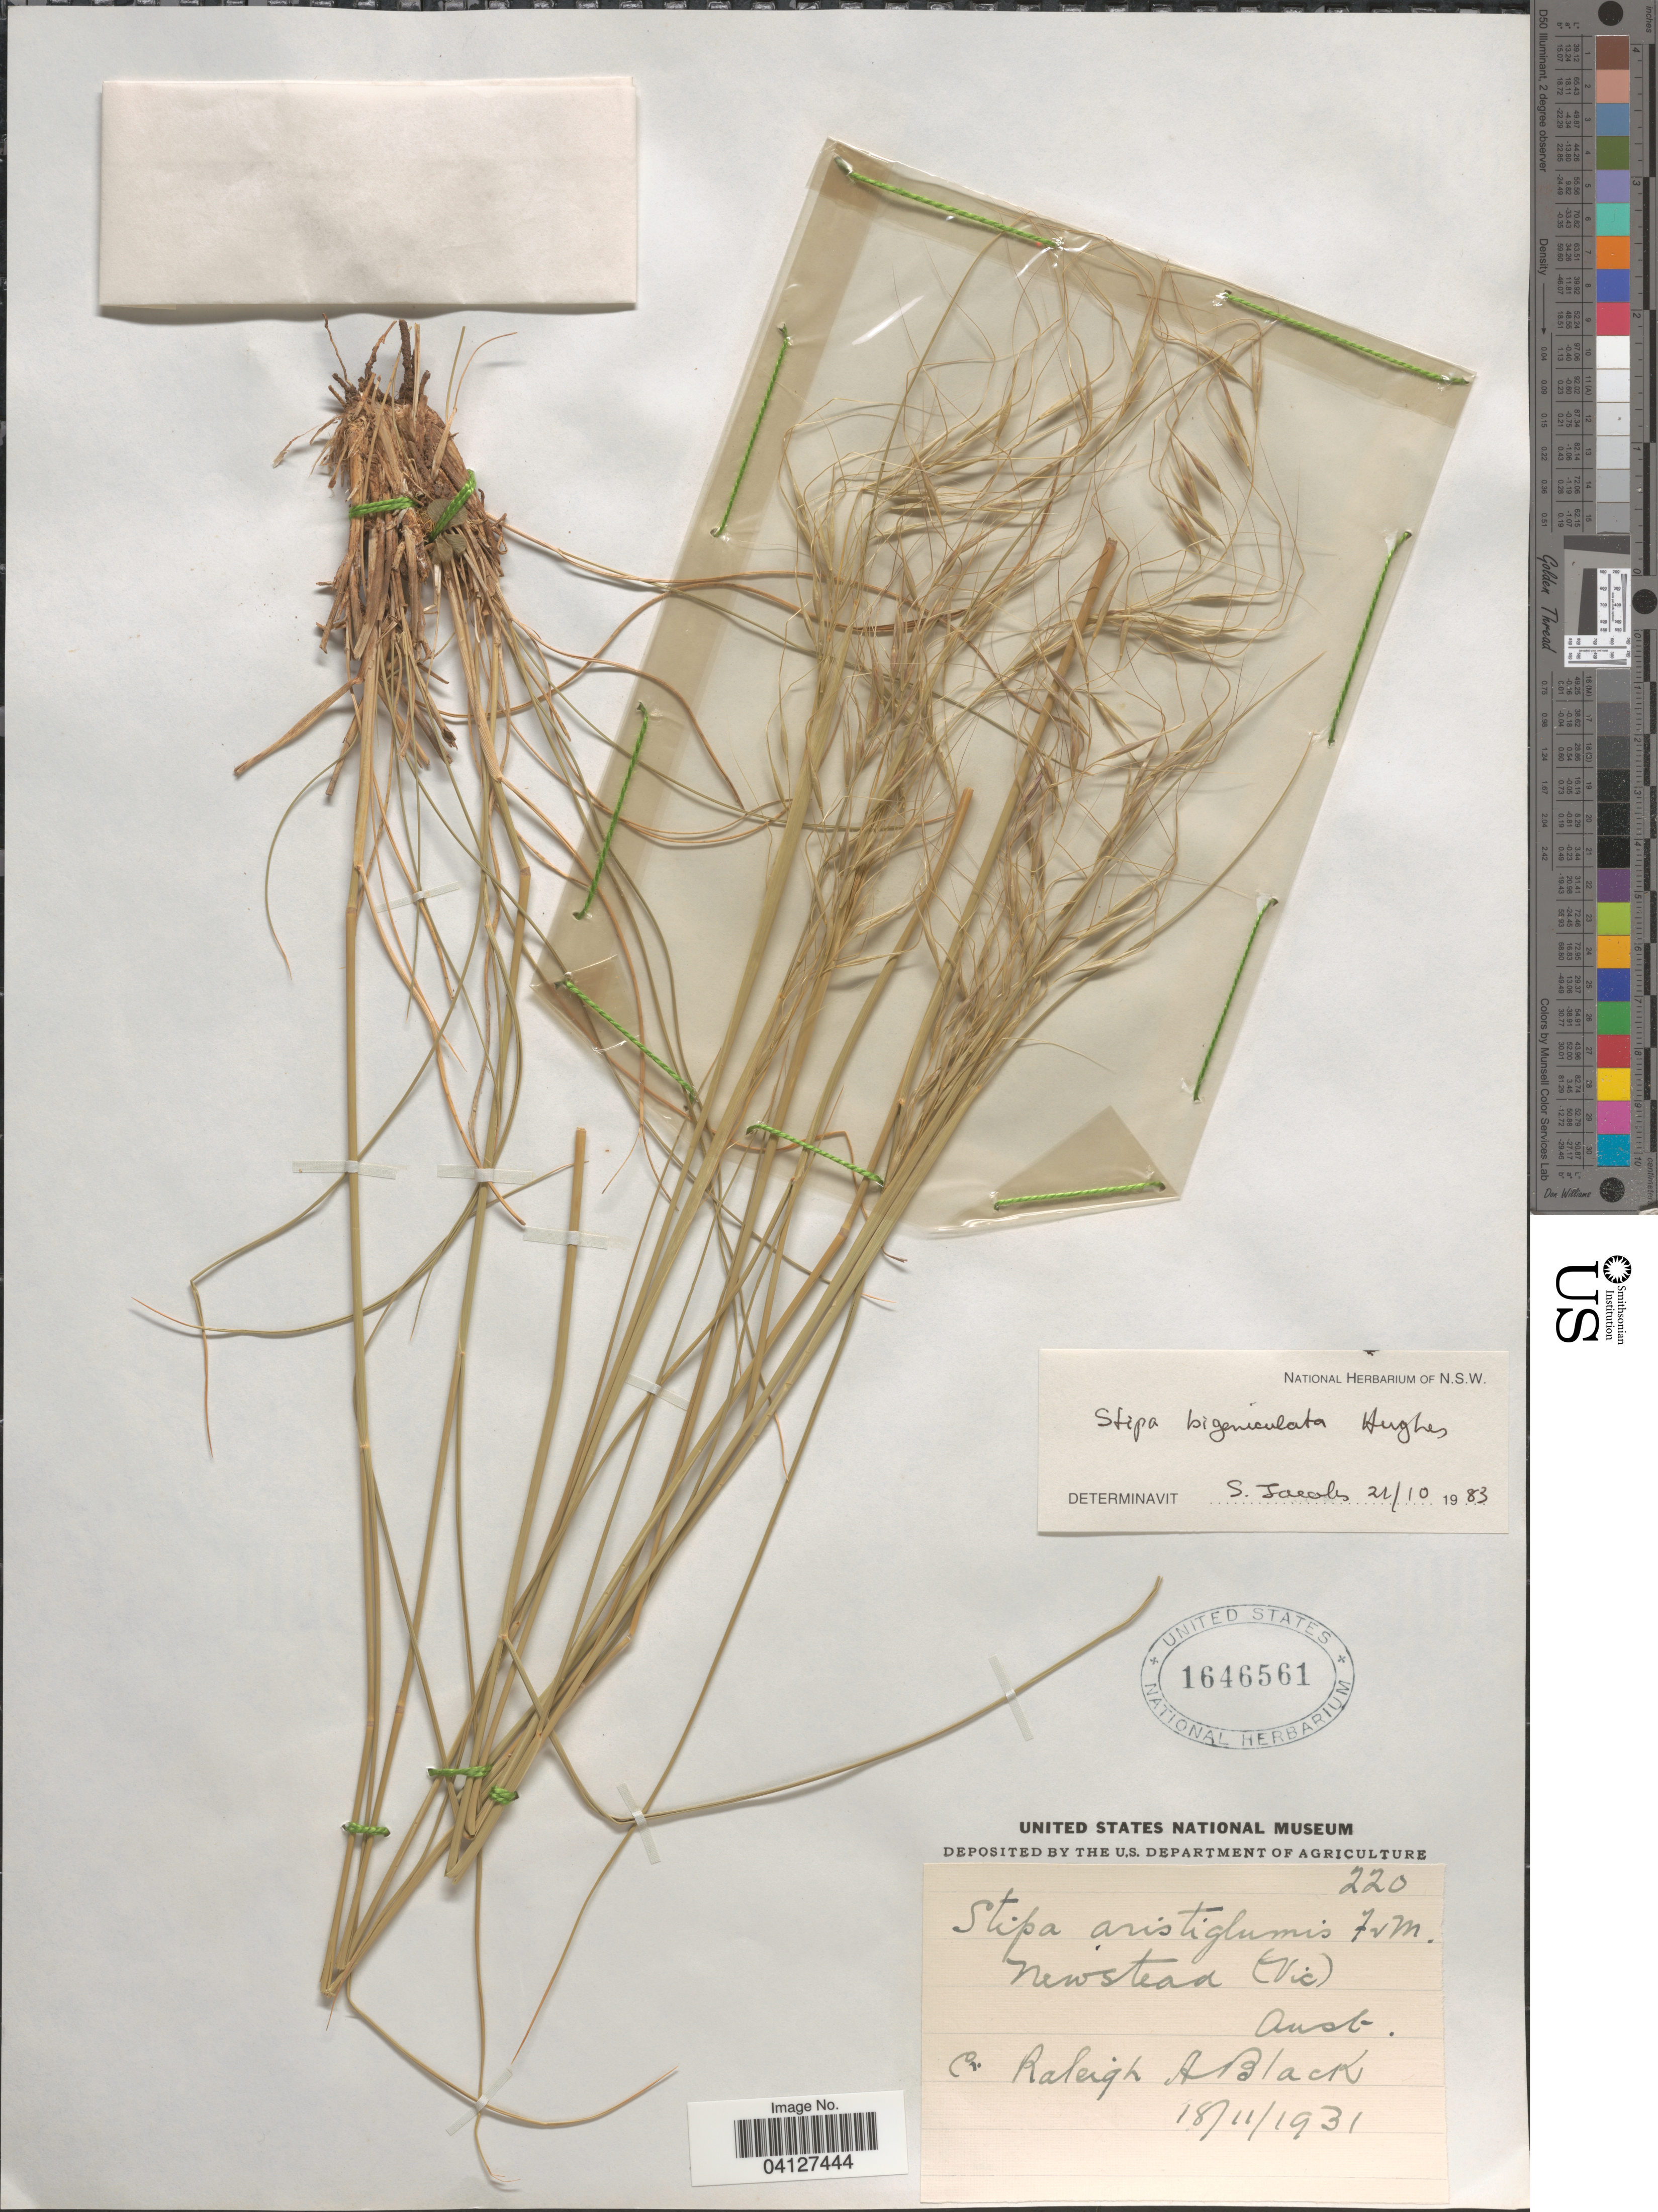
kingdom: Plantae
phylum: Tracheophyta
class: Liliopsida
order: Poales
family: Poaceae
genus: Stipa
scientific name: Stipa bigeniculata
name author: Hughes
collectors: R. A. Black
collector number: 220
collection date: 1931-11-18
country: Australia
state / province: Victoria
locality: Newstead (Vic). Aust.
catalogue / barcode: US 1646561